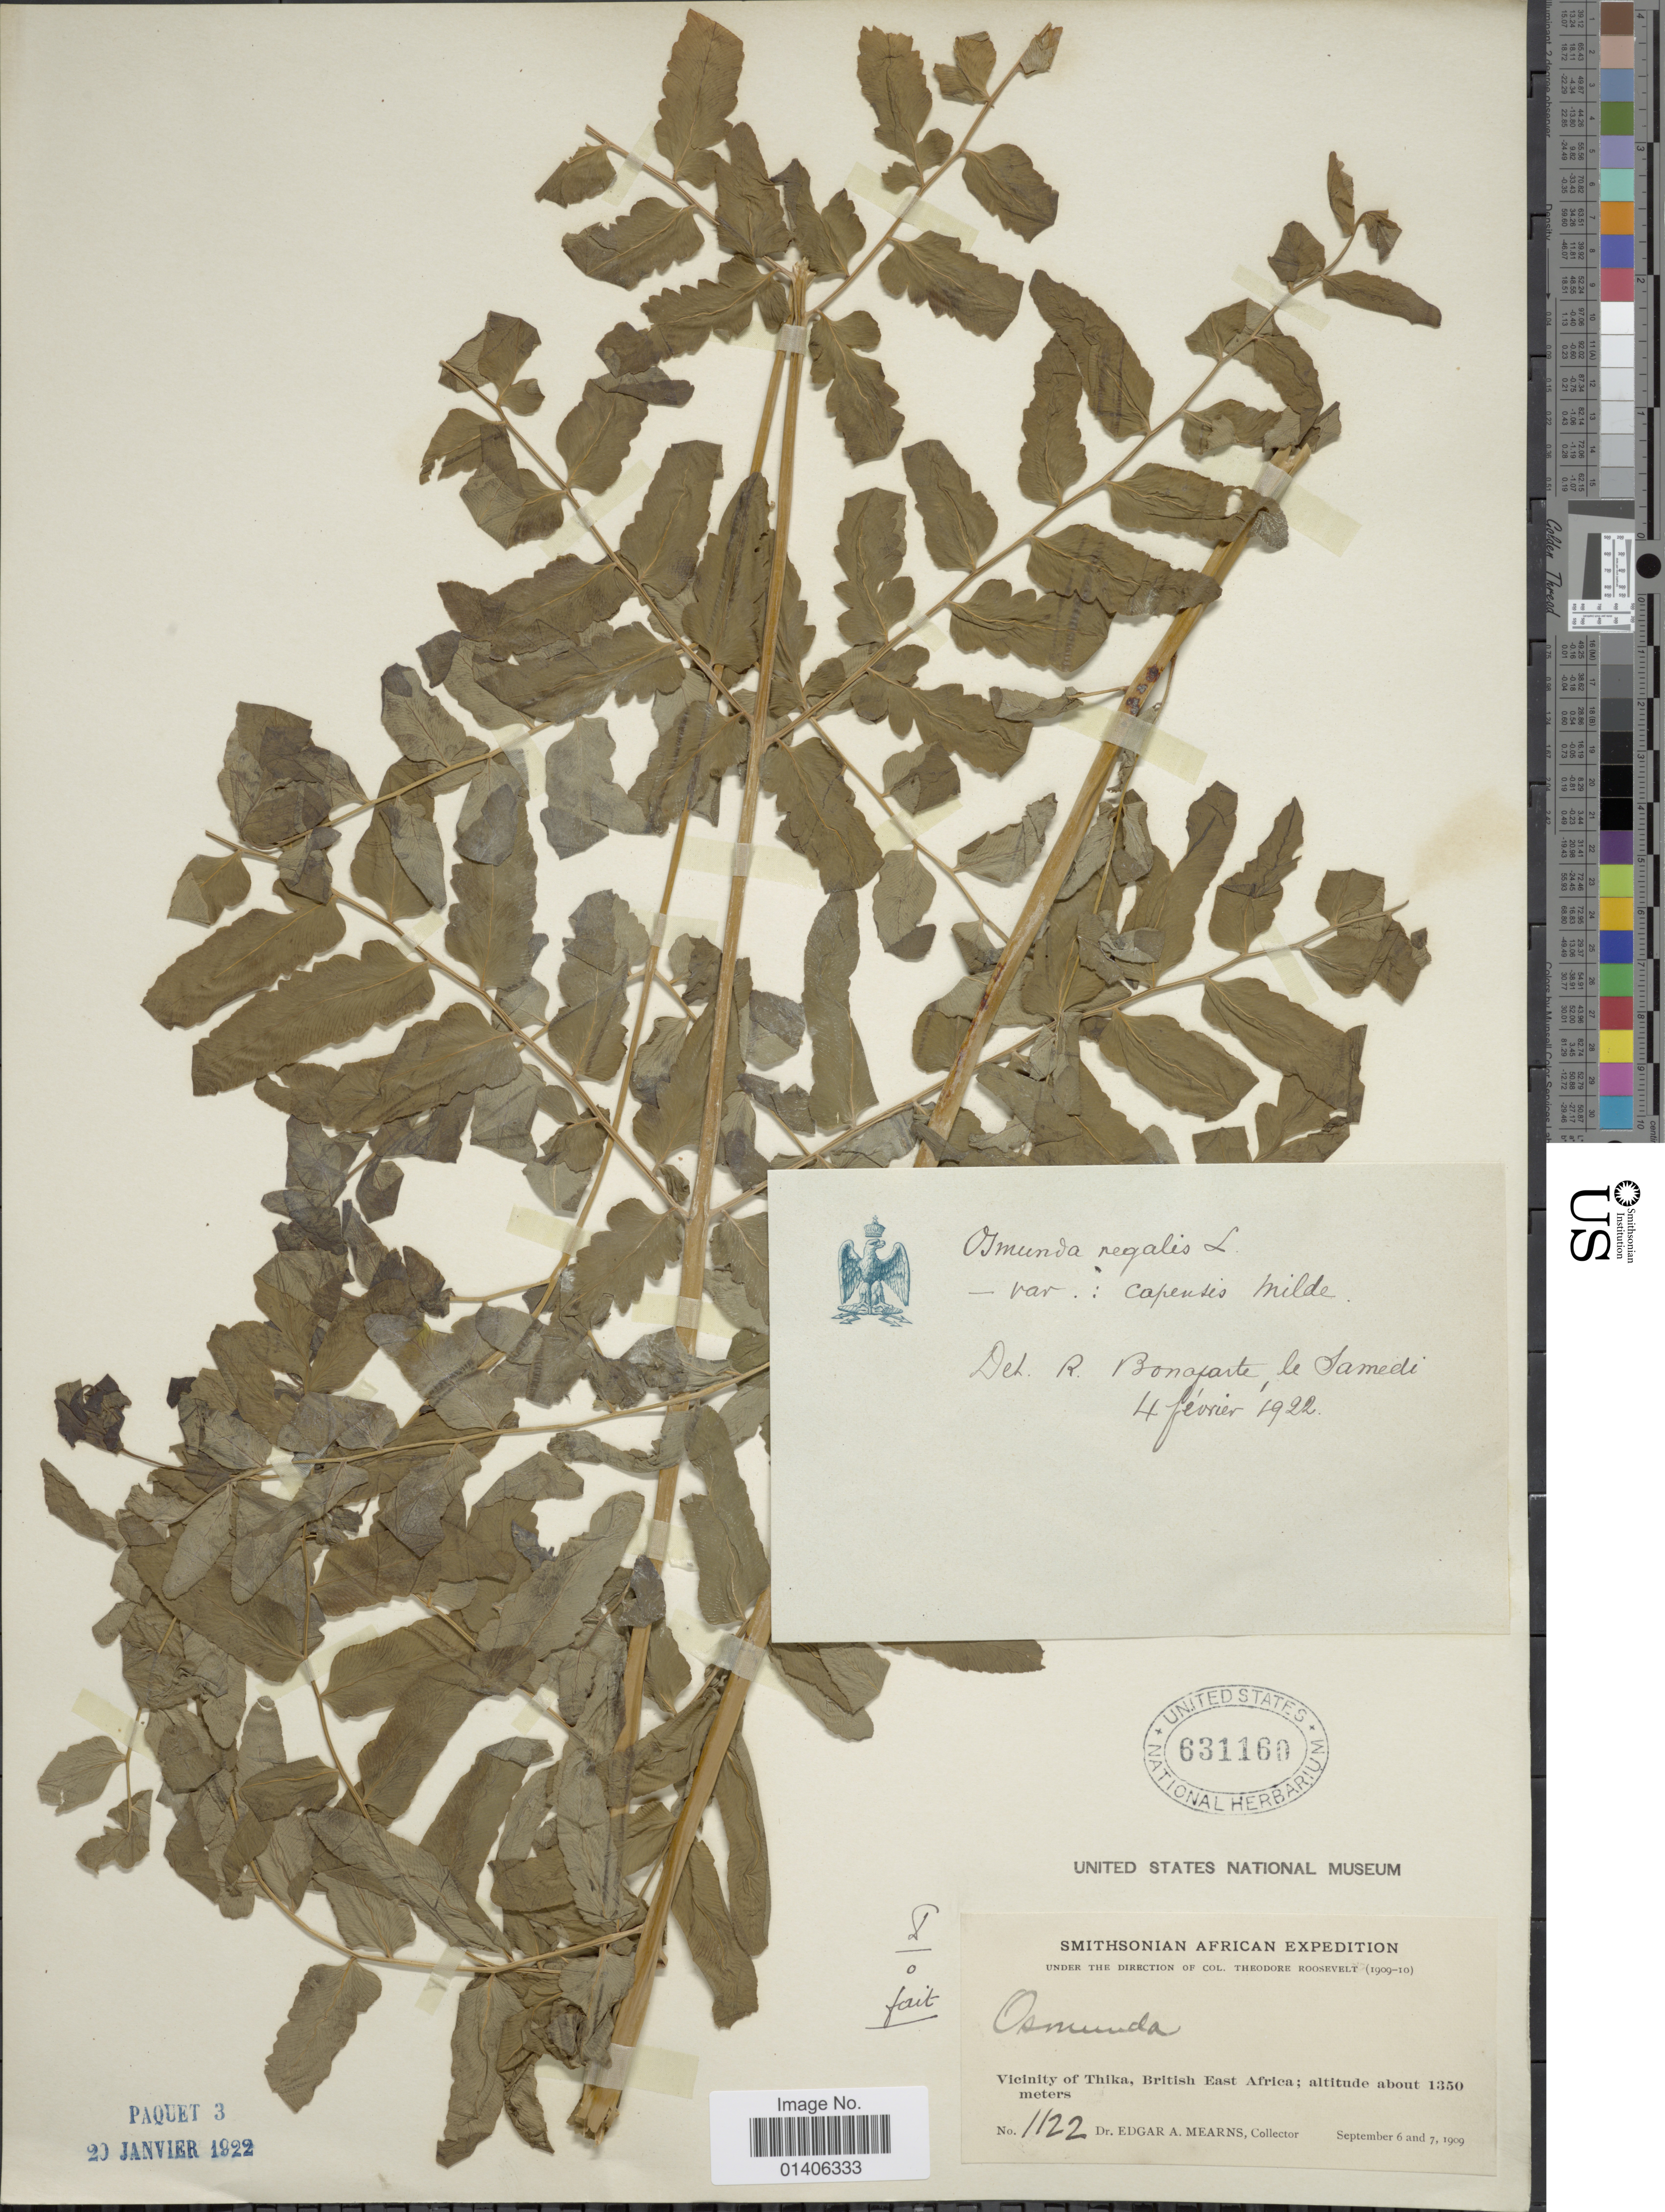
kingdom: Plantae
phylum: Tracheophyta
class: Polypodiopsida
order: Osmundales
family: Osmundaceae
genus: Osmunda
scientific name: Osmunda regalis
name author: L.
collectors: E. A. Mearns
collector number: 1122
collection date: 1909-09-06/1909-09-07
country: Kenya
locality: Vicinity of Thika, British East Africa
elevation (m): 1350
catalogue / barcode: US 631160